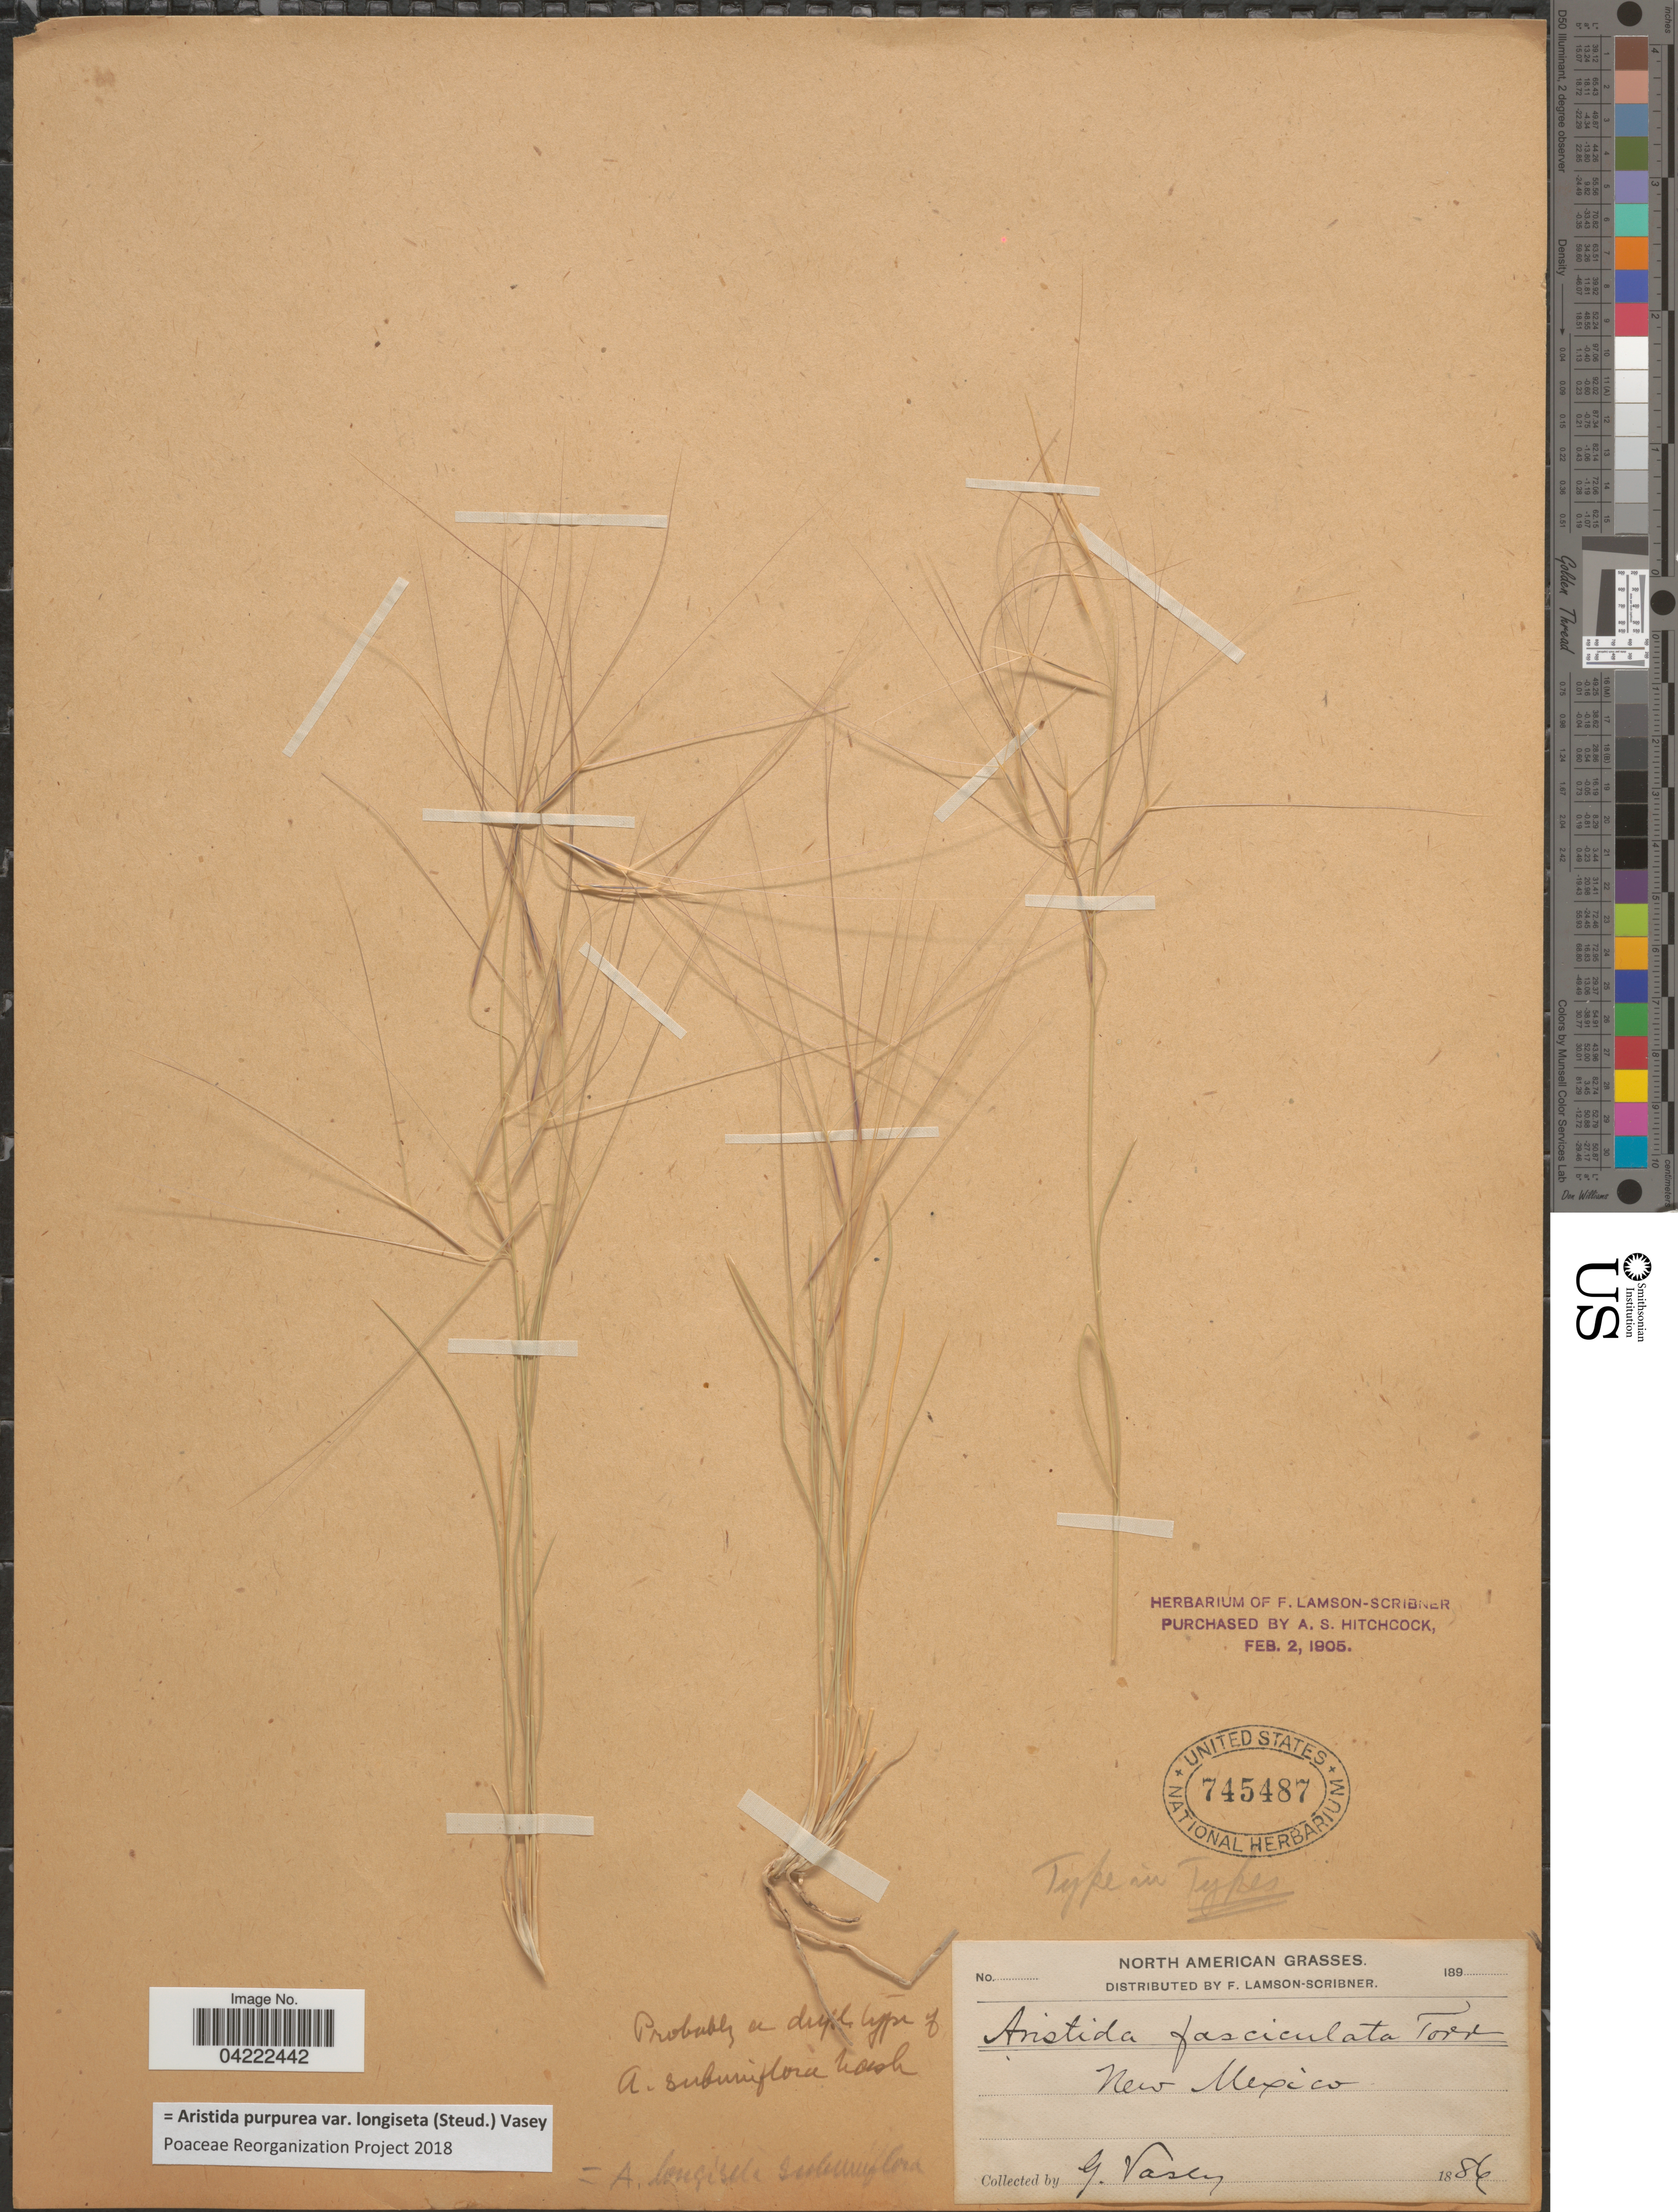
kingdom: Plantae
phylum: Tracheophyta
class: Liliopsida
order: Poales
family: Poaceae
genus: Aristida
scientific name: Aristida purpurea var. longiseta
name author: (Steud.) Vasey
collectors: G. Vasey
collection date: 1886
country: United States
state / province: New Mexico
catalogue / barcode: US 745487